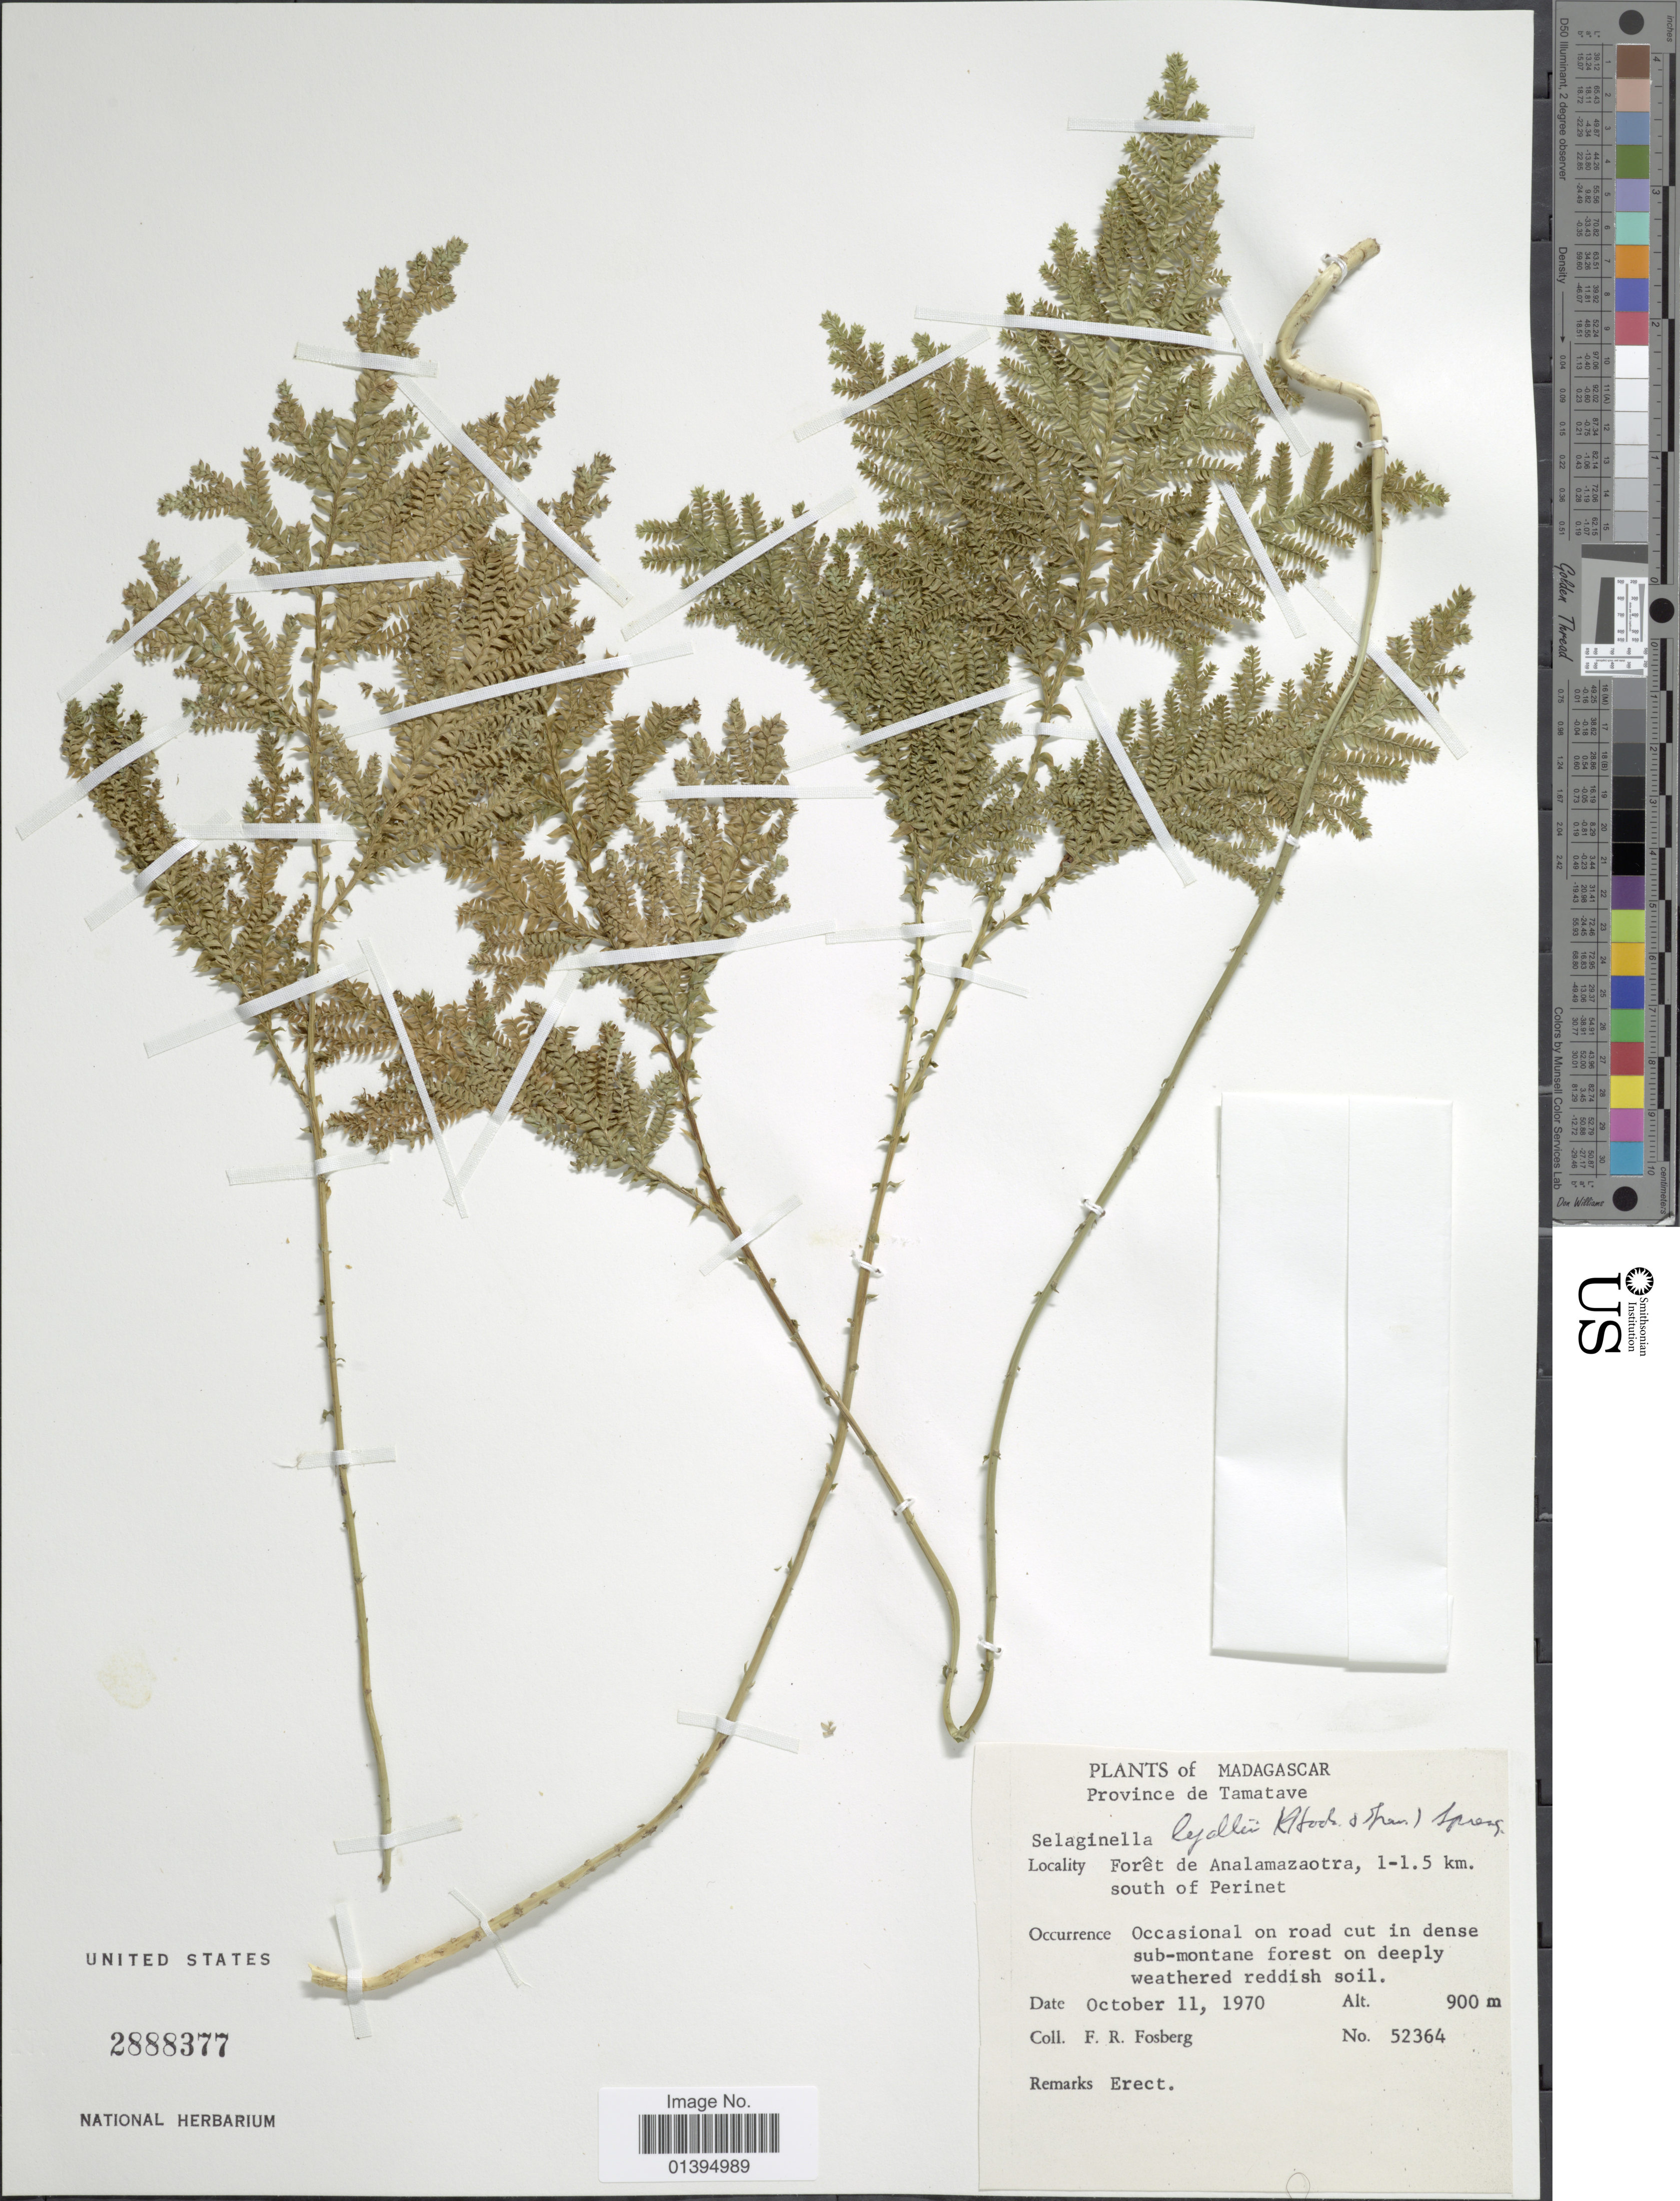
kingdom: Plantae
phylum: Tracheophyta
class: Lycopodiopsida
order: Selaginellales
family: Selaginellaceae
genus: Selaginella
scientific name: Selaginella lyallii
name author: (Hook. & Grev.) Spring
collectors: F. R. Fosberg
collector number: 52364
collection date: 1970-10-11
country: Madagascar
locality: Province of Tamatave, Forêt de Analamazaotra, 1-1.5 km south of Perinet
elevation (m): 900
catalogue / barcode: US 2888377